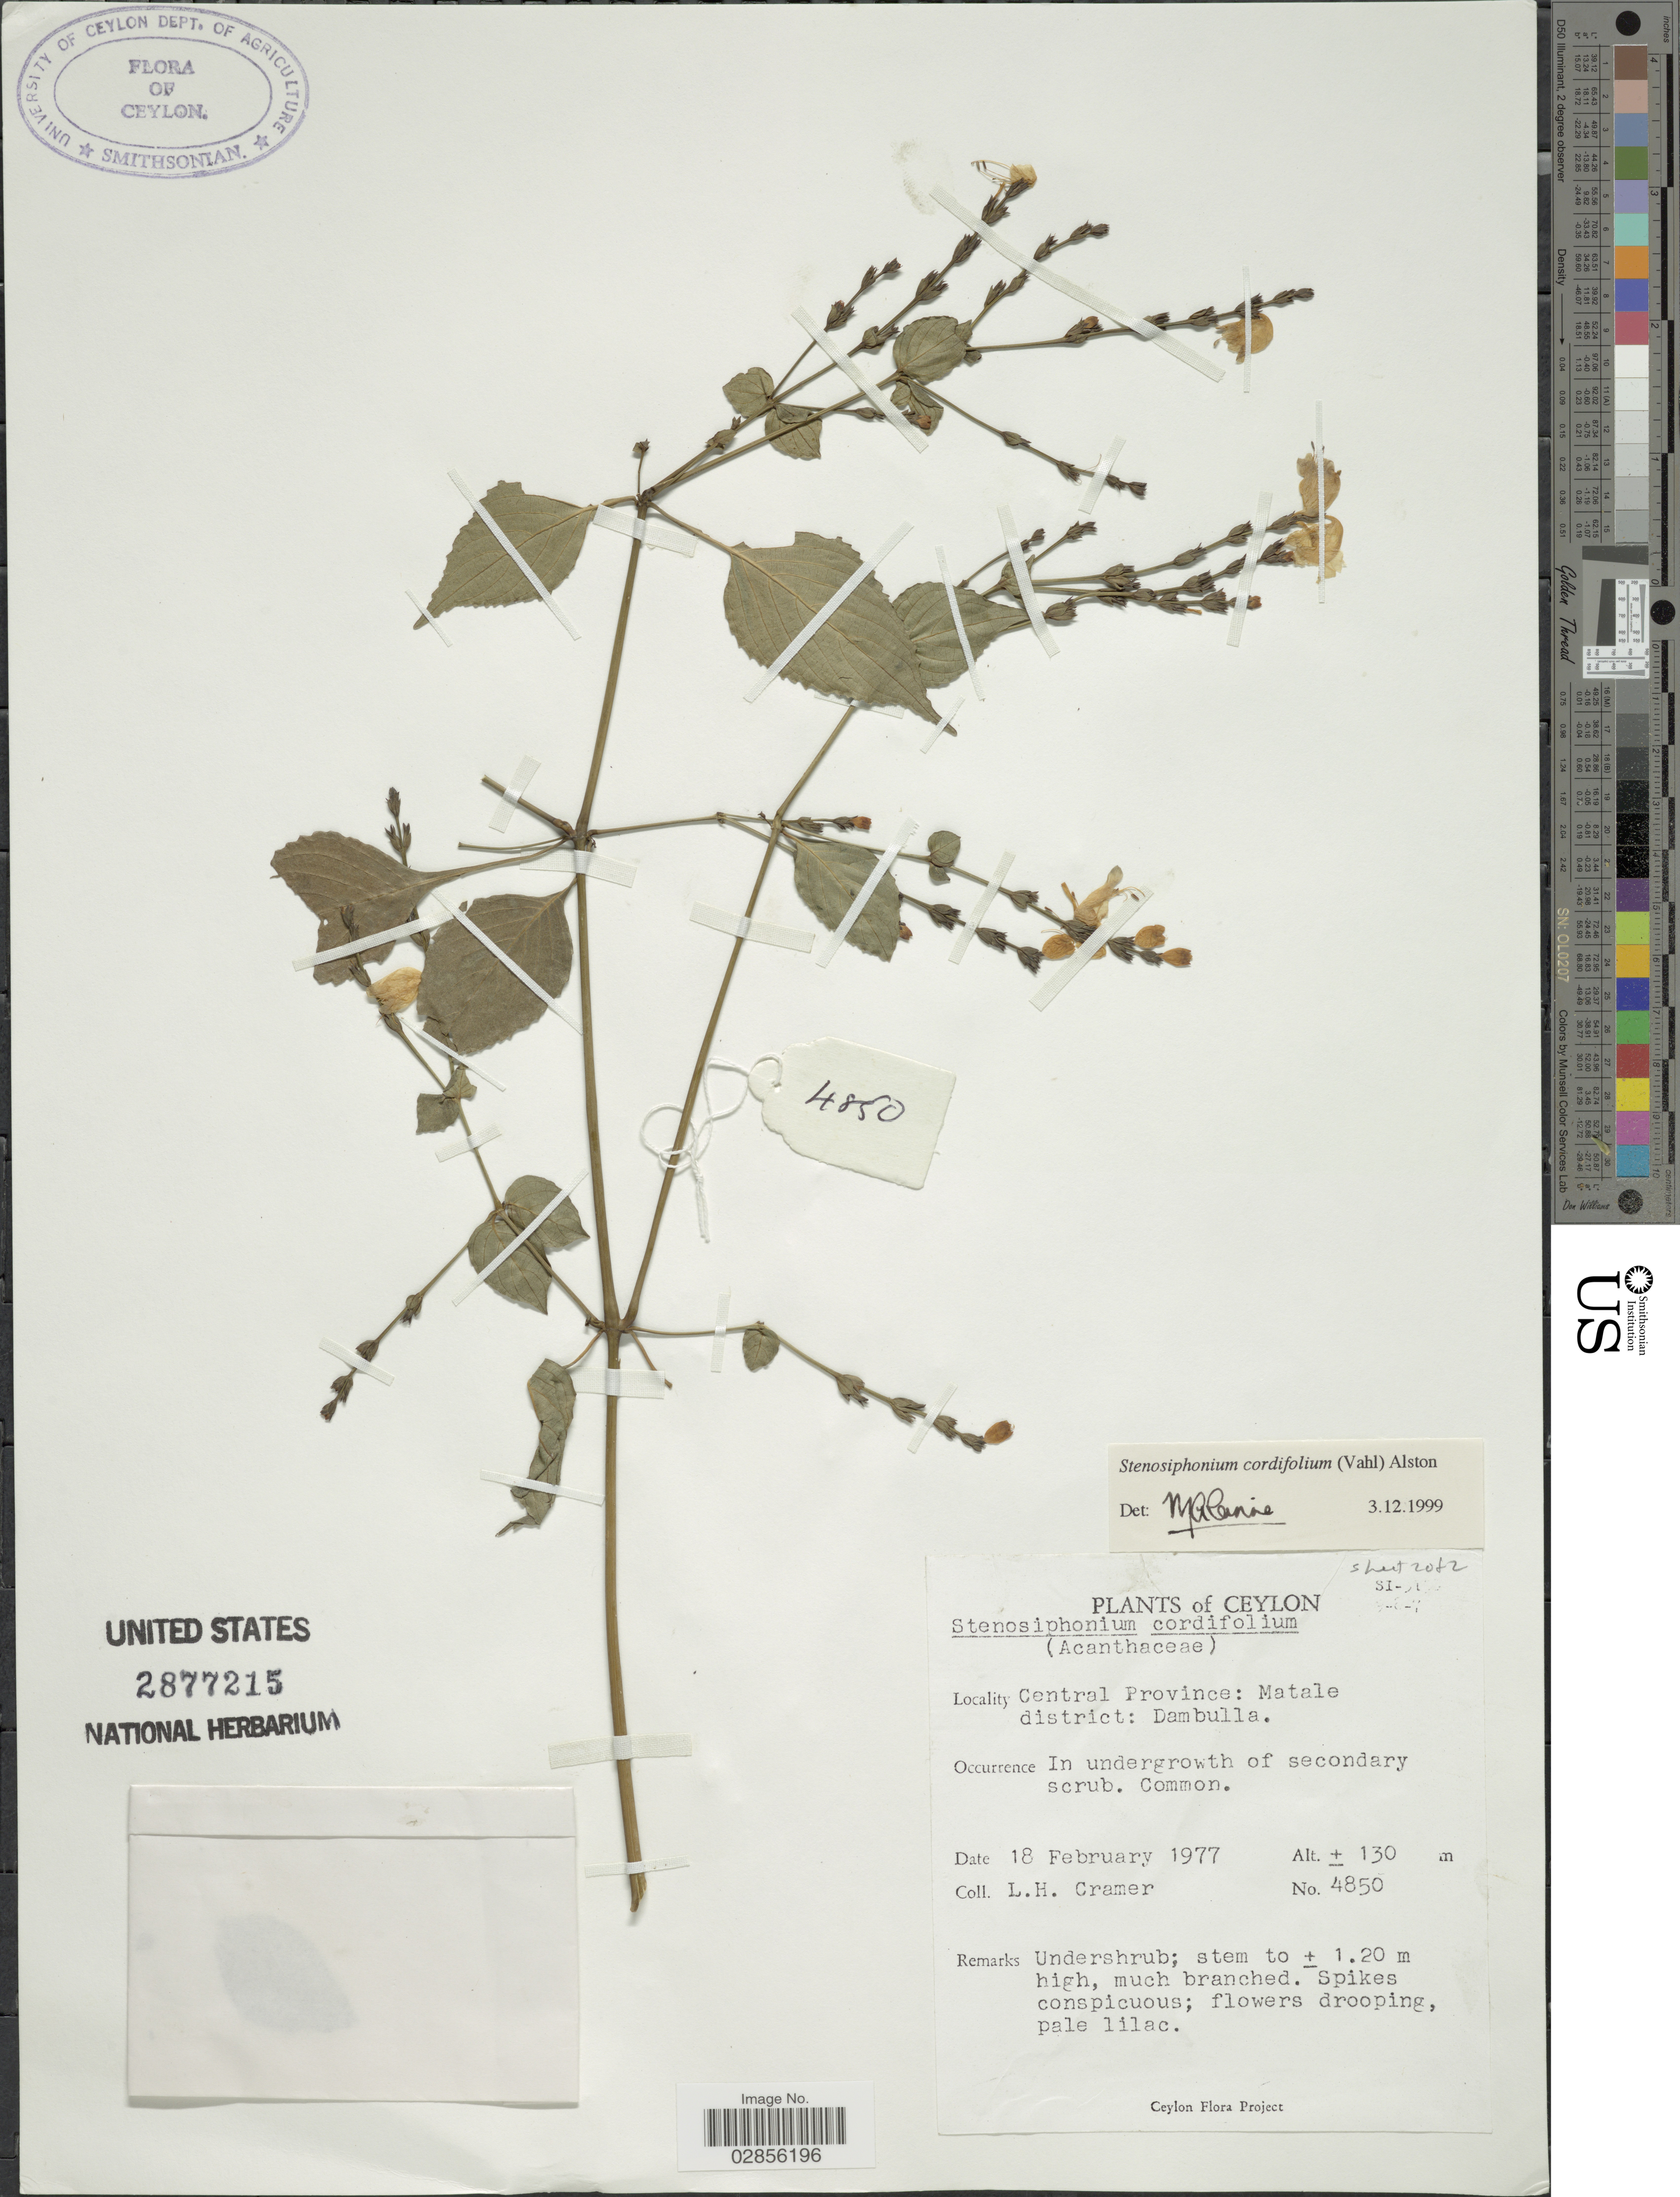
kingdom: Plantae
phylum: Tracheophyta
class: Magnoliopsida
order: Lamiales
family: Acanthaceae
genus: Stenosiphonium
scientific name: Stenosiphonium cordifolium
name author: (Vahl) Alston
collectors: L. H. Cramer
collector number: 4850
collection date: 1977-02-18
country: Sri Lanka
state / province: Central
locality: Ceylon. Matale district: Dambulla.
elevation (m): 130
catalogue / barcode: US 2877215